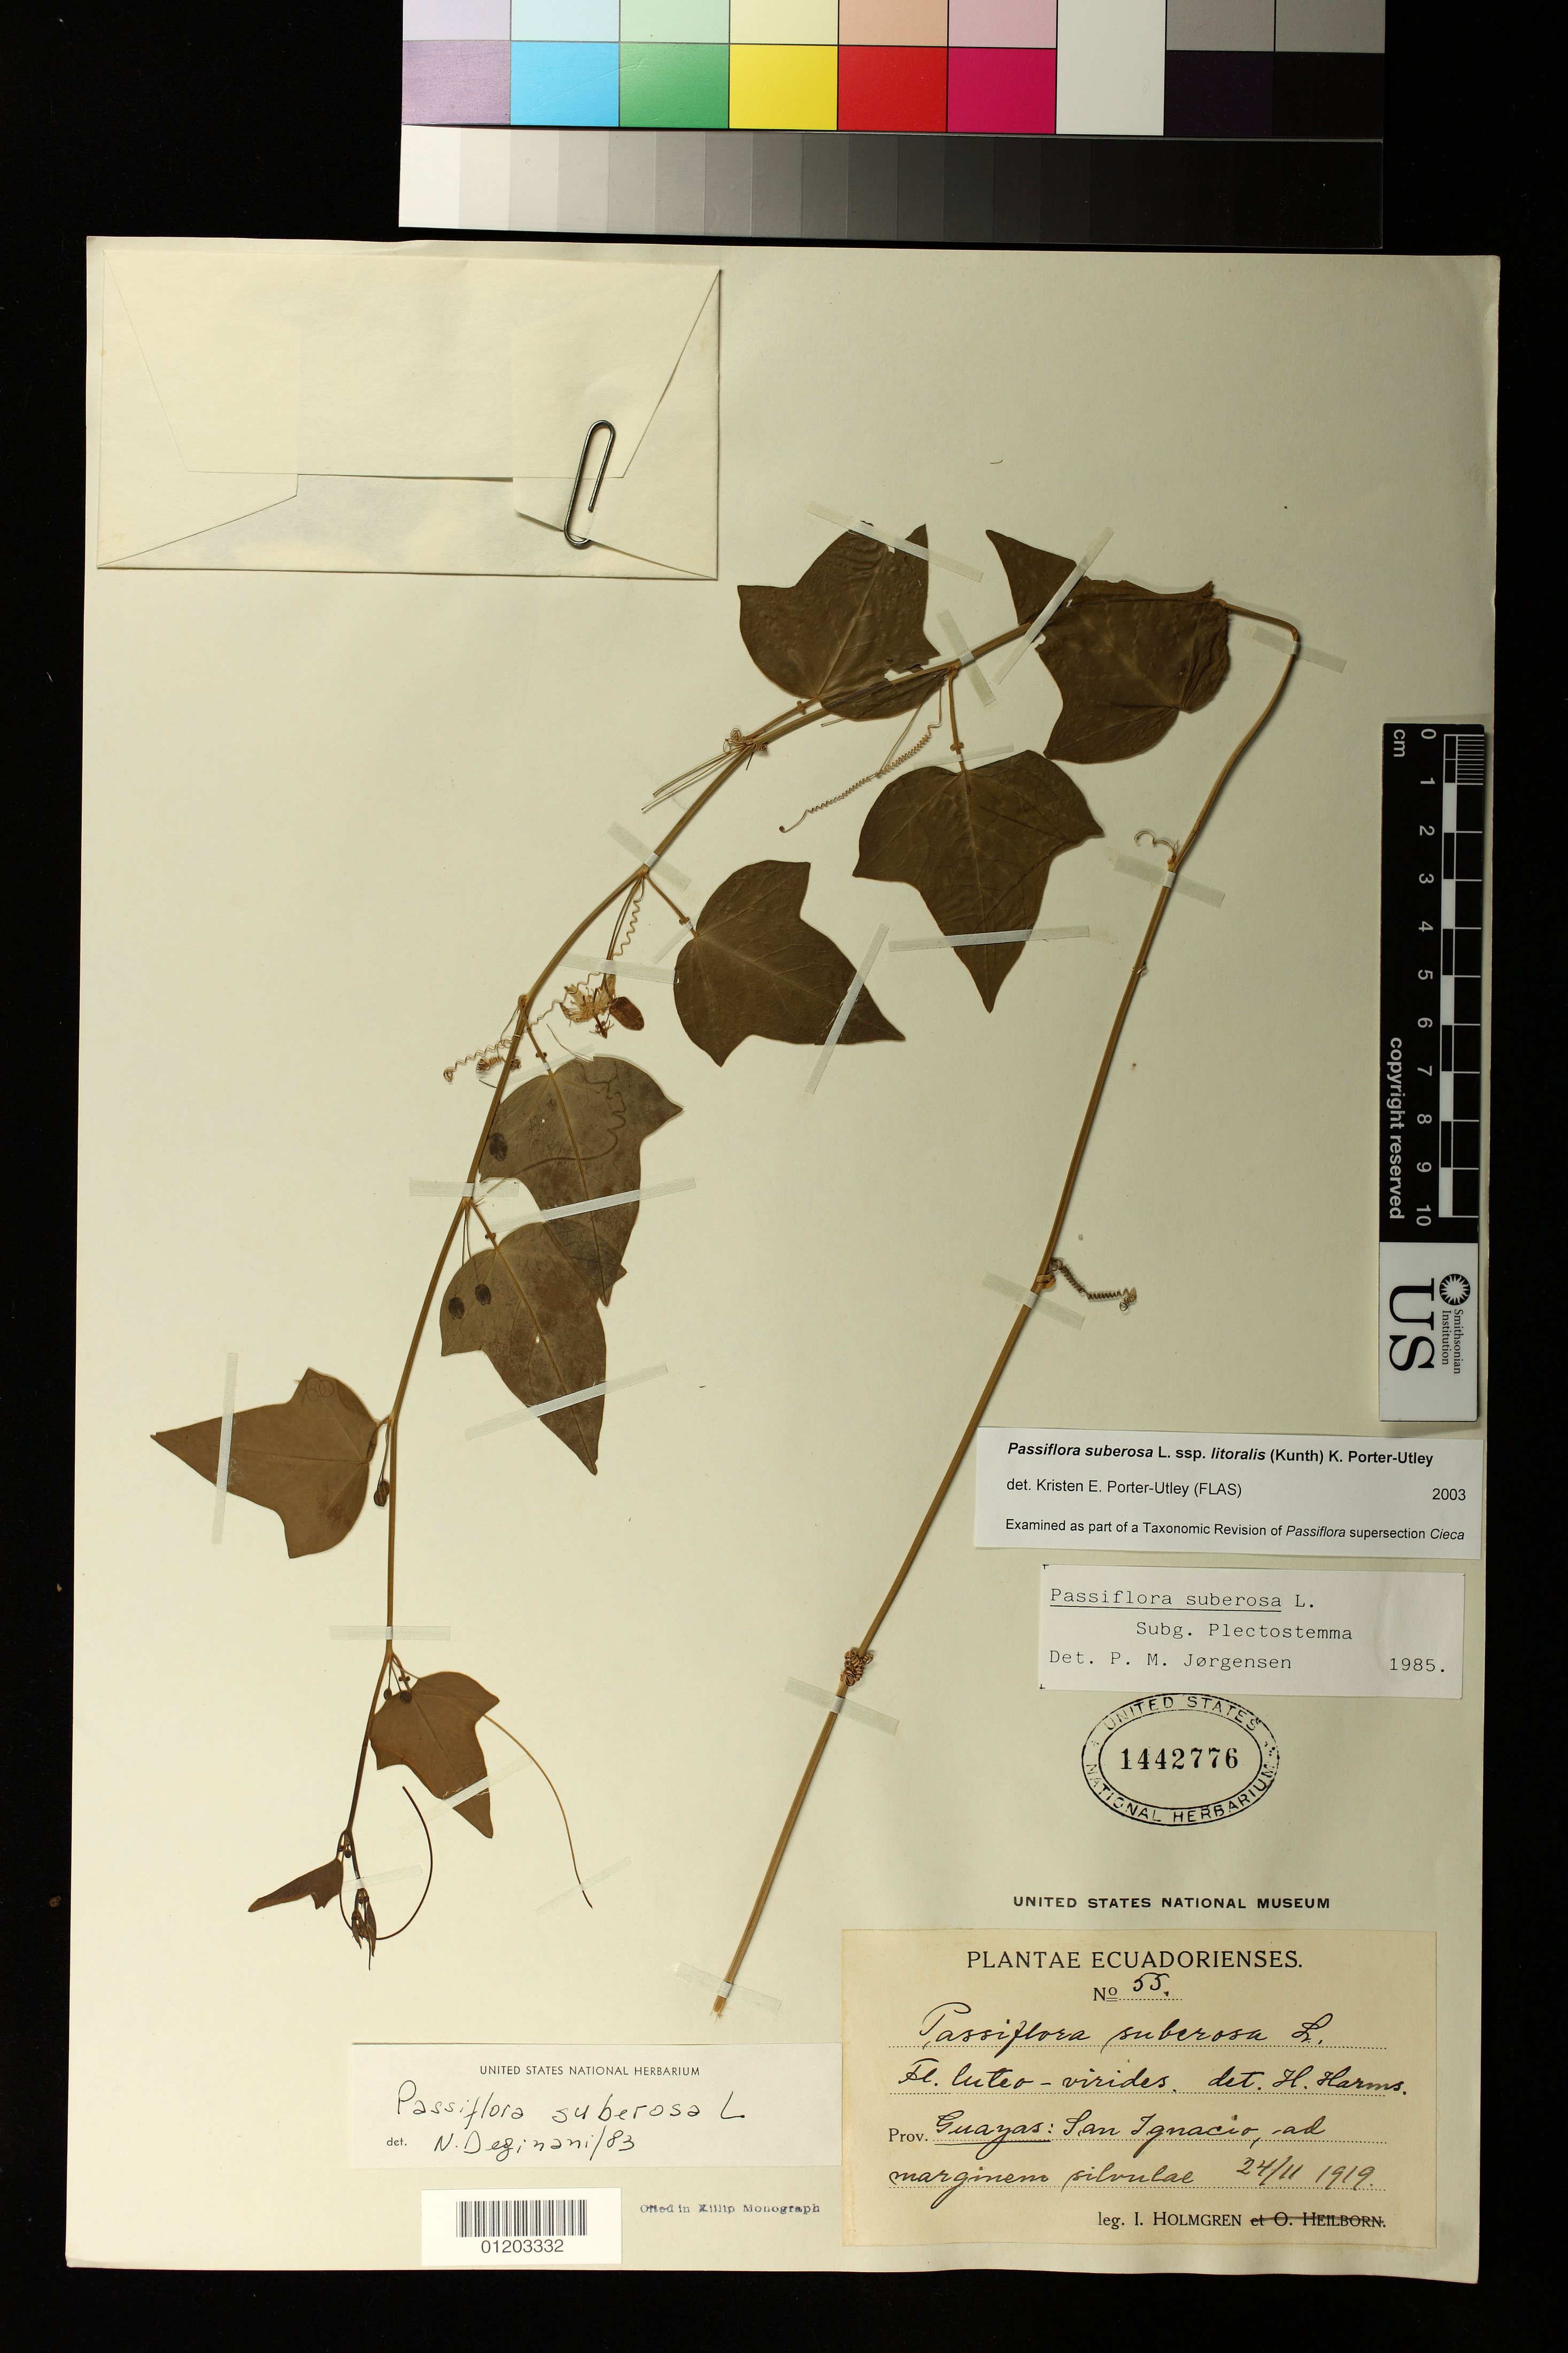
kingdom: Plantae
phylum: Tracheophyta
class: Magnoliopsida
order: Malpighiales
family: Passifloraceae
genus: Passiflora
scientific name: Passiflora suberosa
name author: L.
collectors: I. Holmgren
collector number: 55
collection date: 1919-11-24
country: Ecuador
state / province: Guayas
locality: San Ignacio, ad marginem silvulae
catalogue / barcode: US 11442776